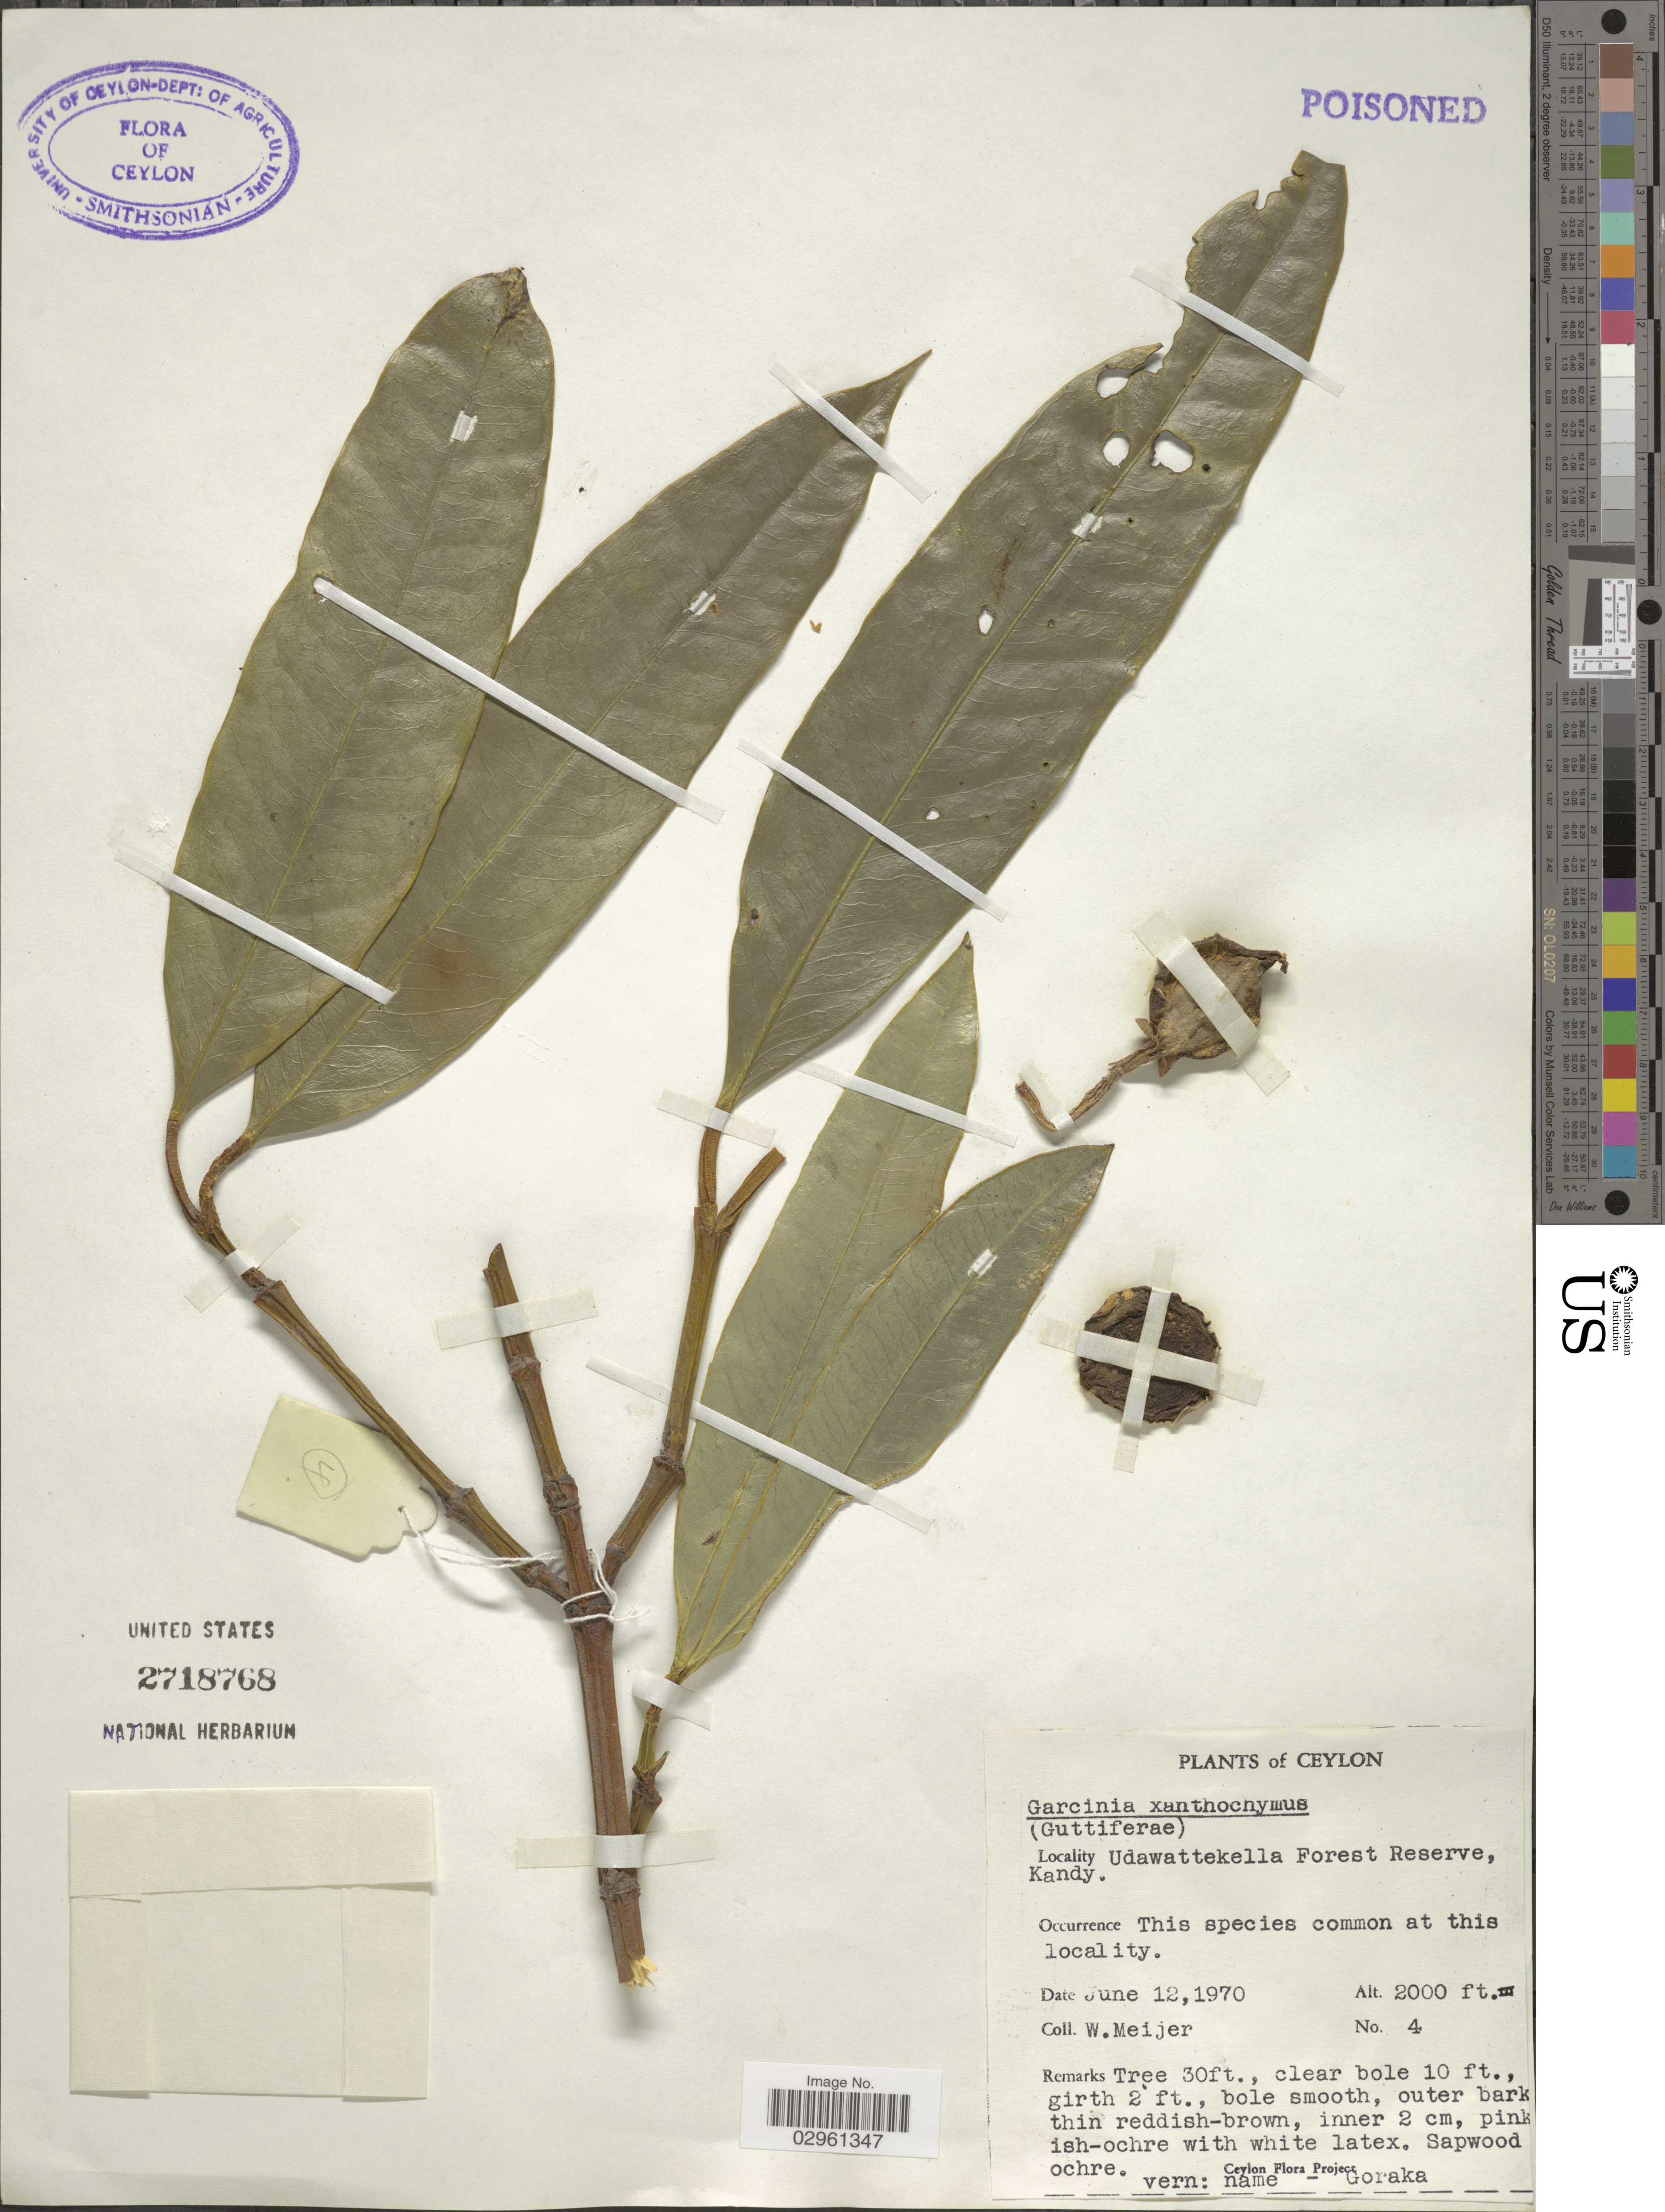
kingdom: Plantae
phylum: Tracheophyta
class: Magnoliopsida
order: Malpighiales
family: Clusiaceae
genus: Garcinia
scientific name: Garcinia xanthochymus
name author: Hook. f. ex T. Anderson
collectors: W. Meijer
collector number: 4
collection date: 1970-06-12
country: Sri Lanka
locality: Ceylon. Udawattekella Forest Reserve, Kandy.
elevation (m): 610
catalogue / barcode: US 2718768